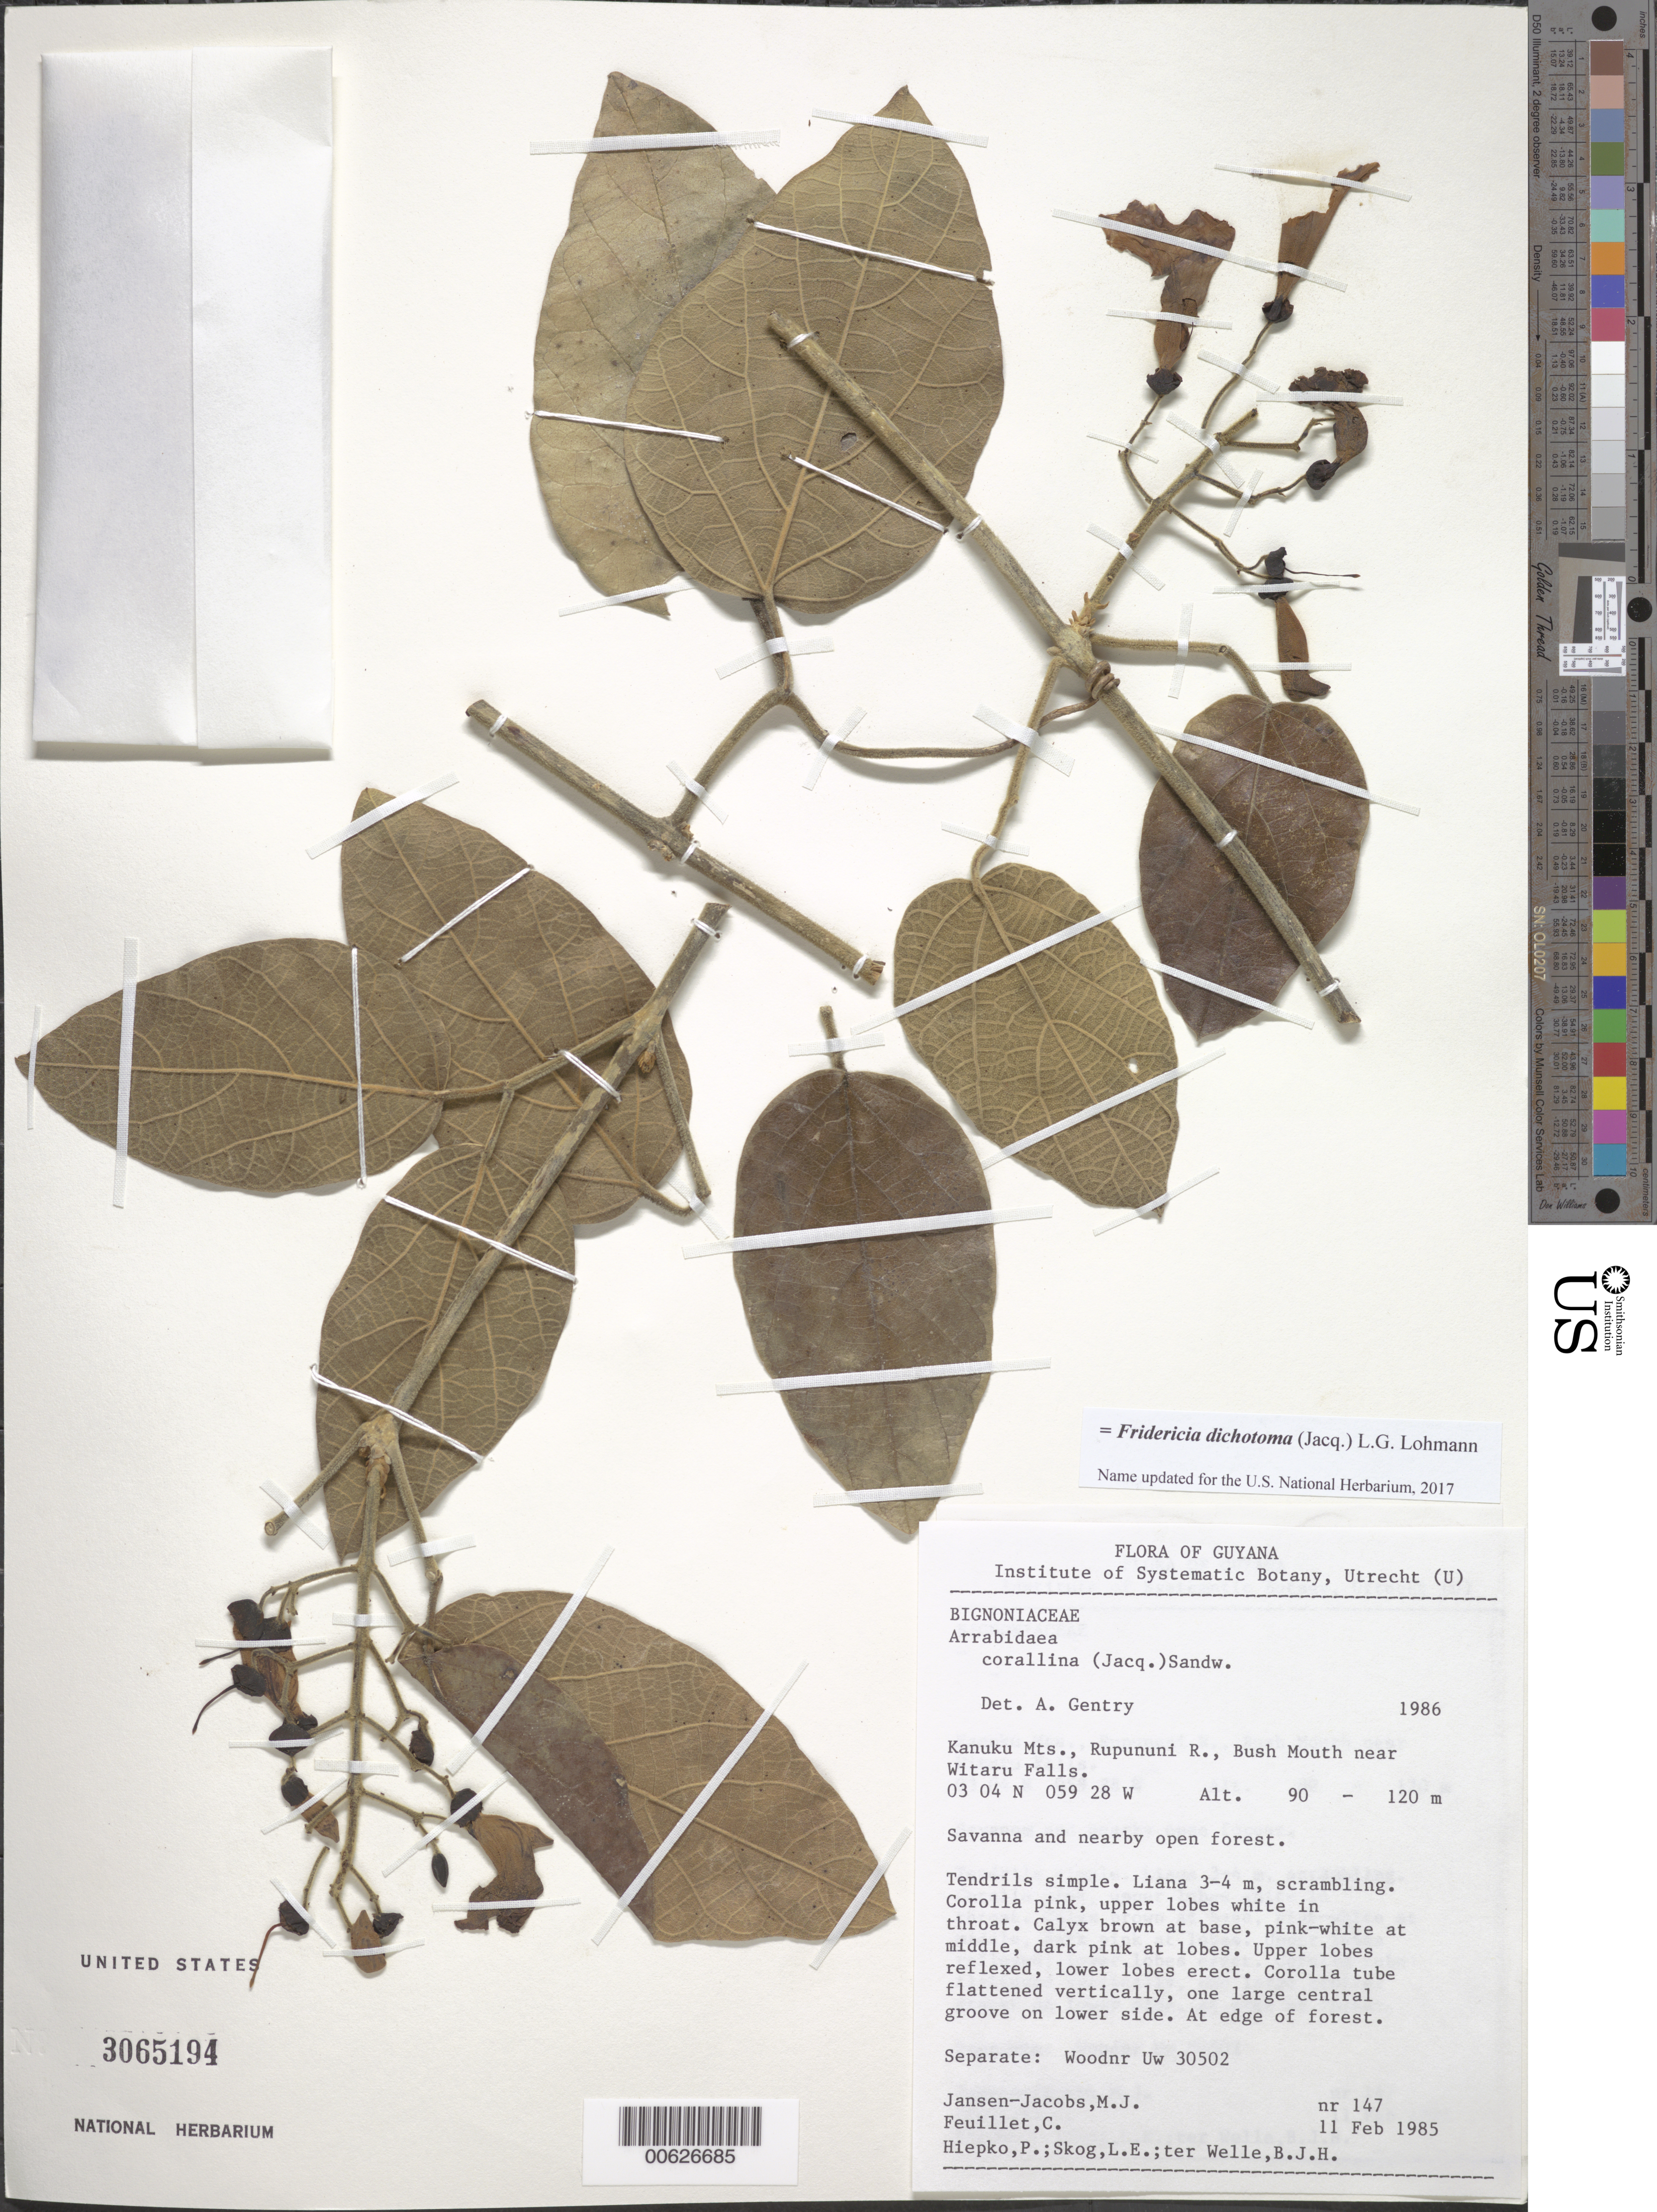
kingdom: Plantae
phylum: Tracheophyta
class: Magnoliopsida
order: Lamiales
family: Bignoniaceae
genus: Arrabidaea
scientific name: Arrabidaea corallina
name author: (Jacq.) Sandwith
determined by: Gentry, A. H.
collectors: M. J. Jansen-Jacobs, C. Feuillet, P. H. Hiepko, L. E. Skog & B. Welle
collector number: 147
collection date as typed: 11-Feb-85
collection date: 1985-02-11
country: Guyana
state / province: U. Takutu-U. Essequibo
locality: Kanuku Mts., Rupununi R., Bush Mouth near Witaru Falls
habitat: Savanna & nearby open forest; at edge of forest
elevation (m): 90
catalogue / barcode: US 3065194